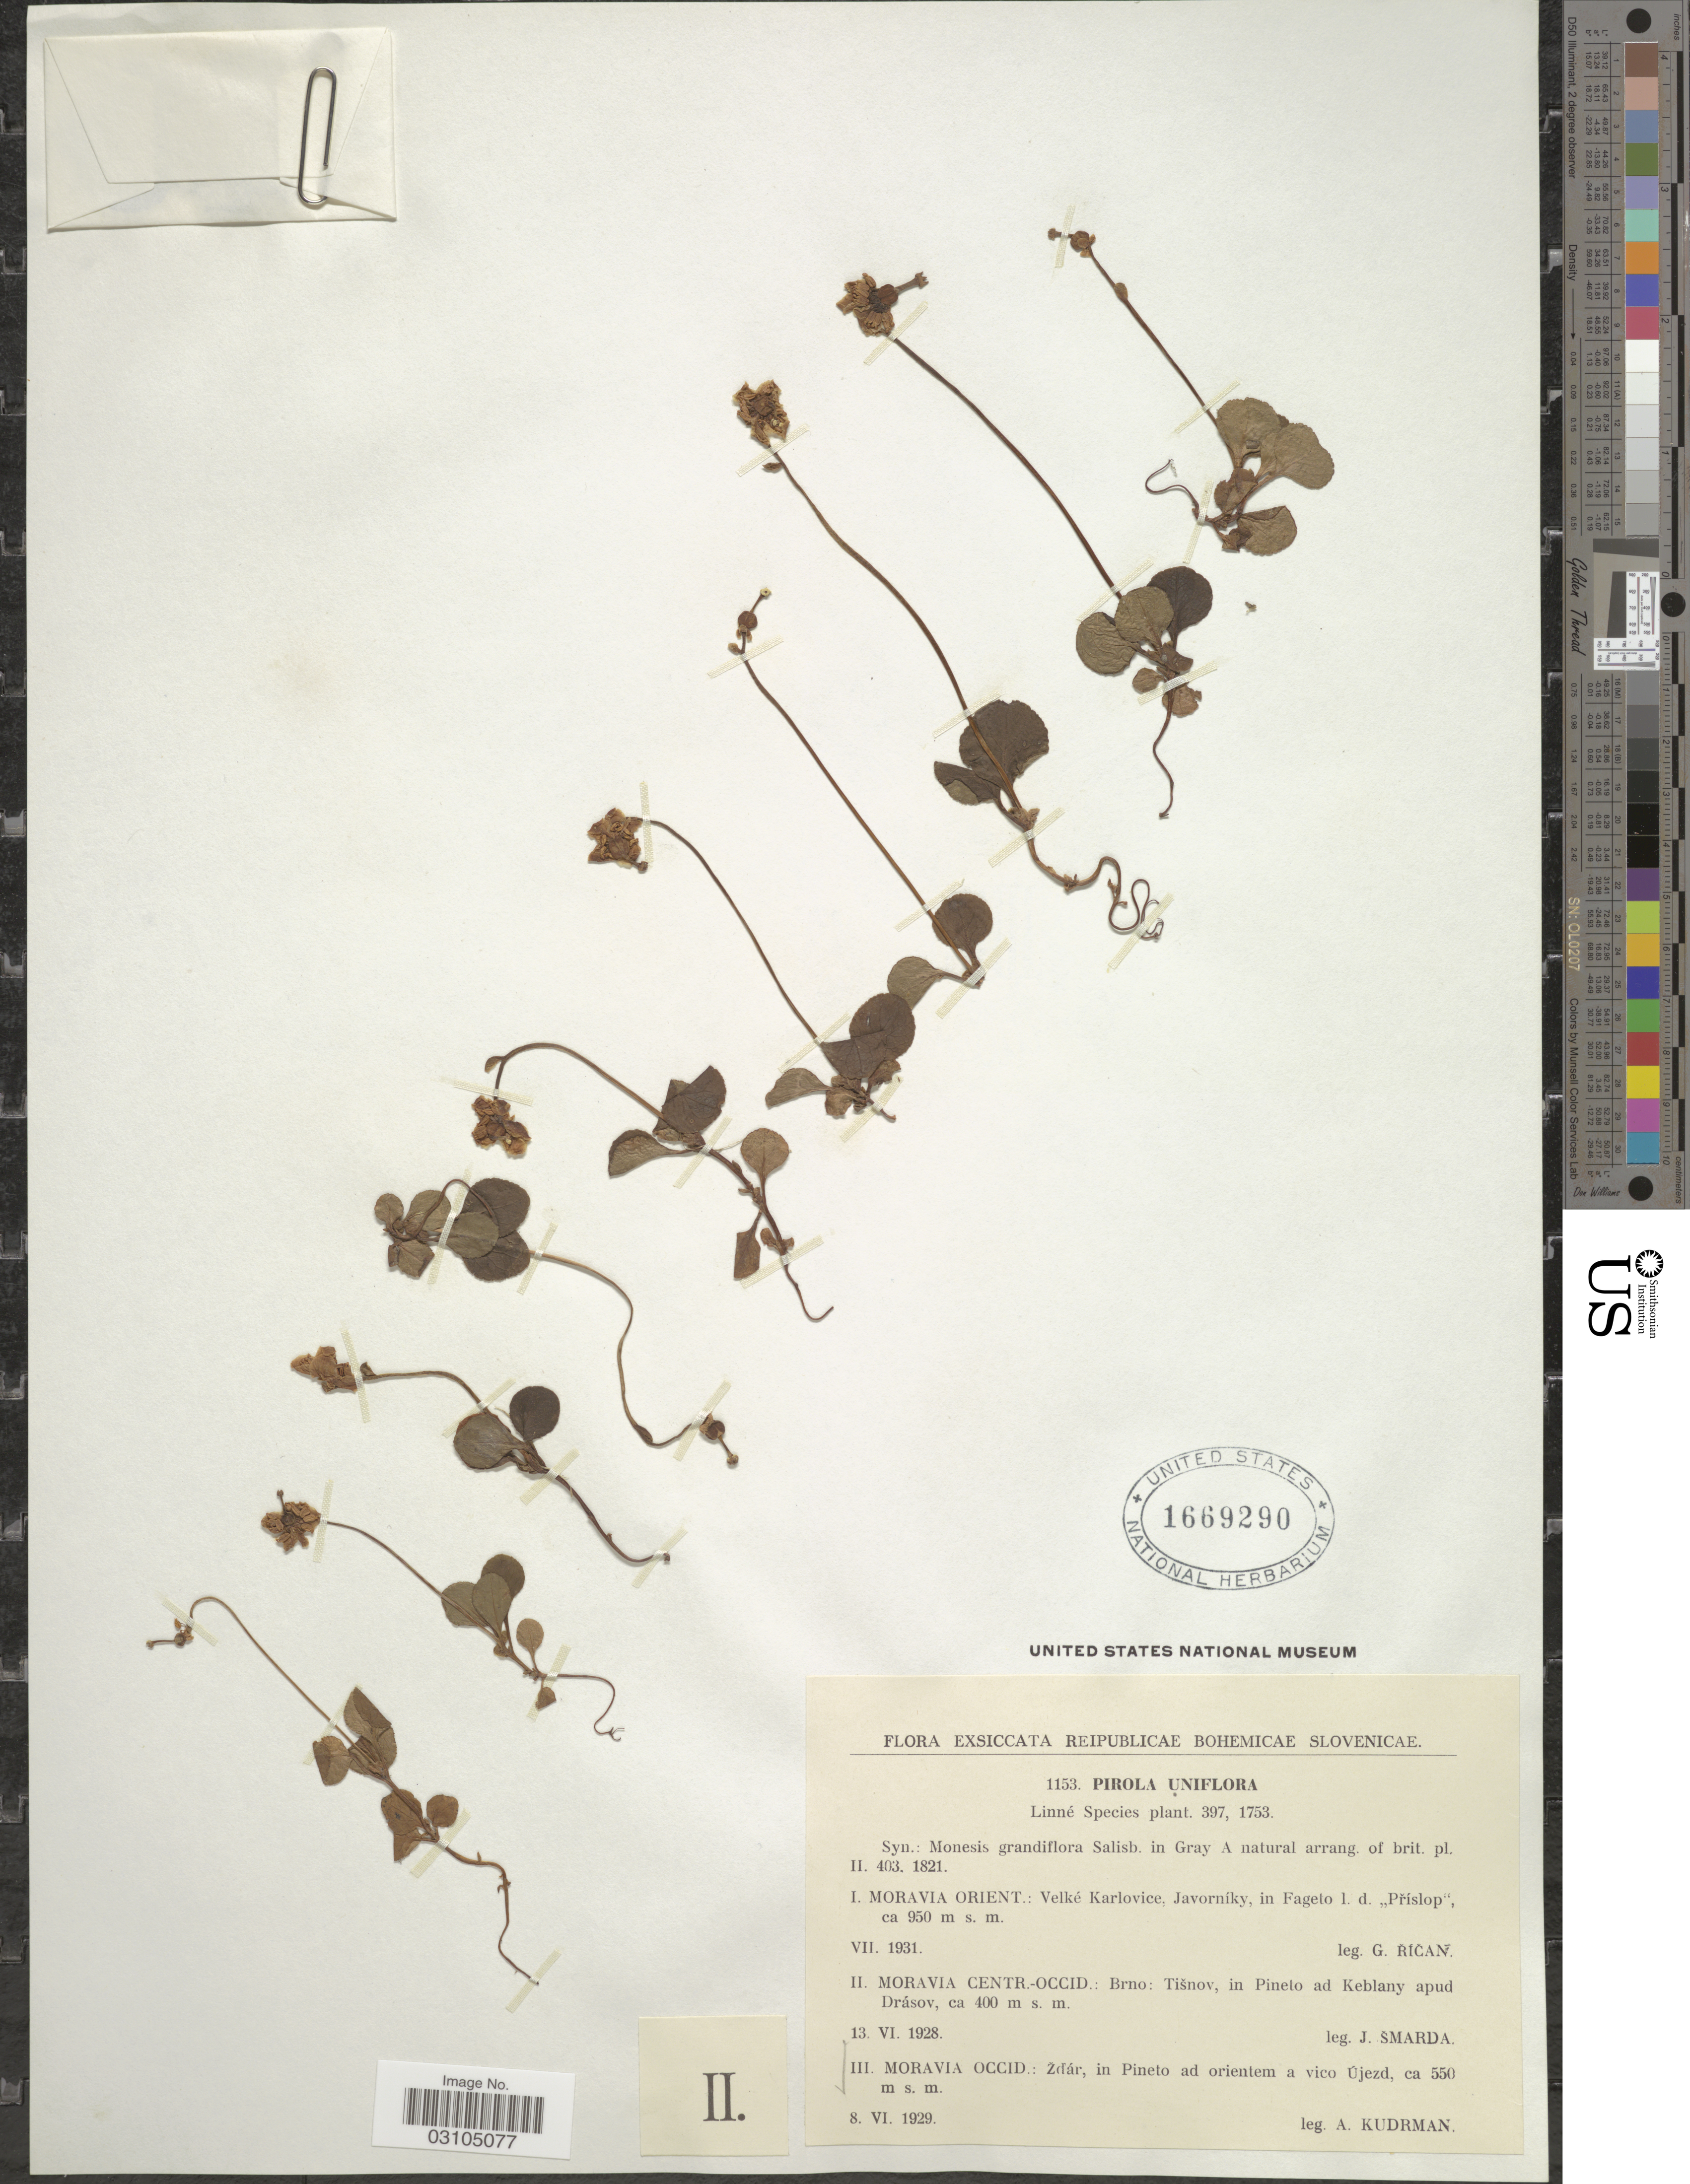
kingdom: Plantae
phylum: Tracheophyta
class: Magnoliopsida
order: Ericales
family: Ericaceae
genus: Moneses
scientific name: Moneses uniflora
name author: (L.) A. Gray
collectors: A. Kudrman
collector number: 1153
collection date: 1928-06-13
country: Czechia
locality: Moravia Centr.-Occid.: Brno: Tisnov, in Pinelo ad Keblany apud Drásov. Reipublicae Bohemicae Slovenicae.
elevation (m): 400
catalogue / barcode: US 1669290